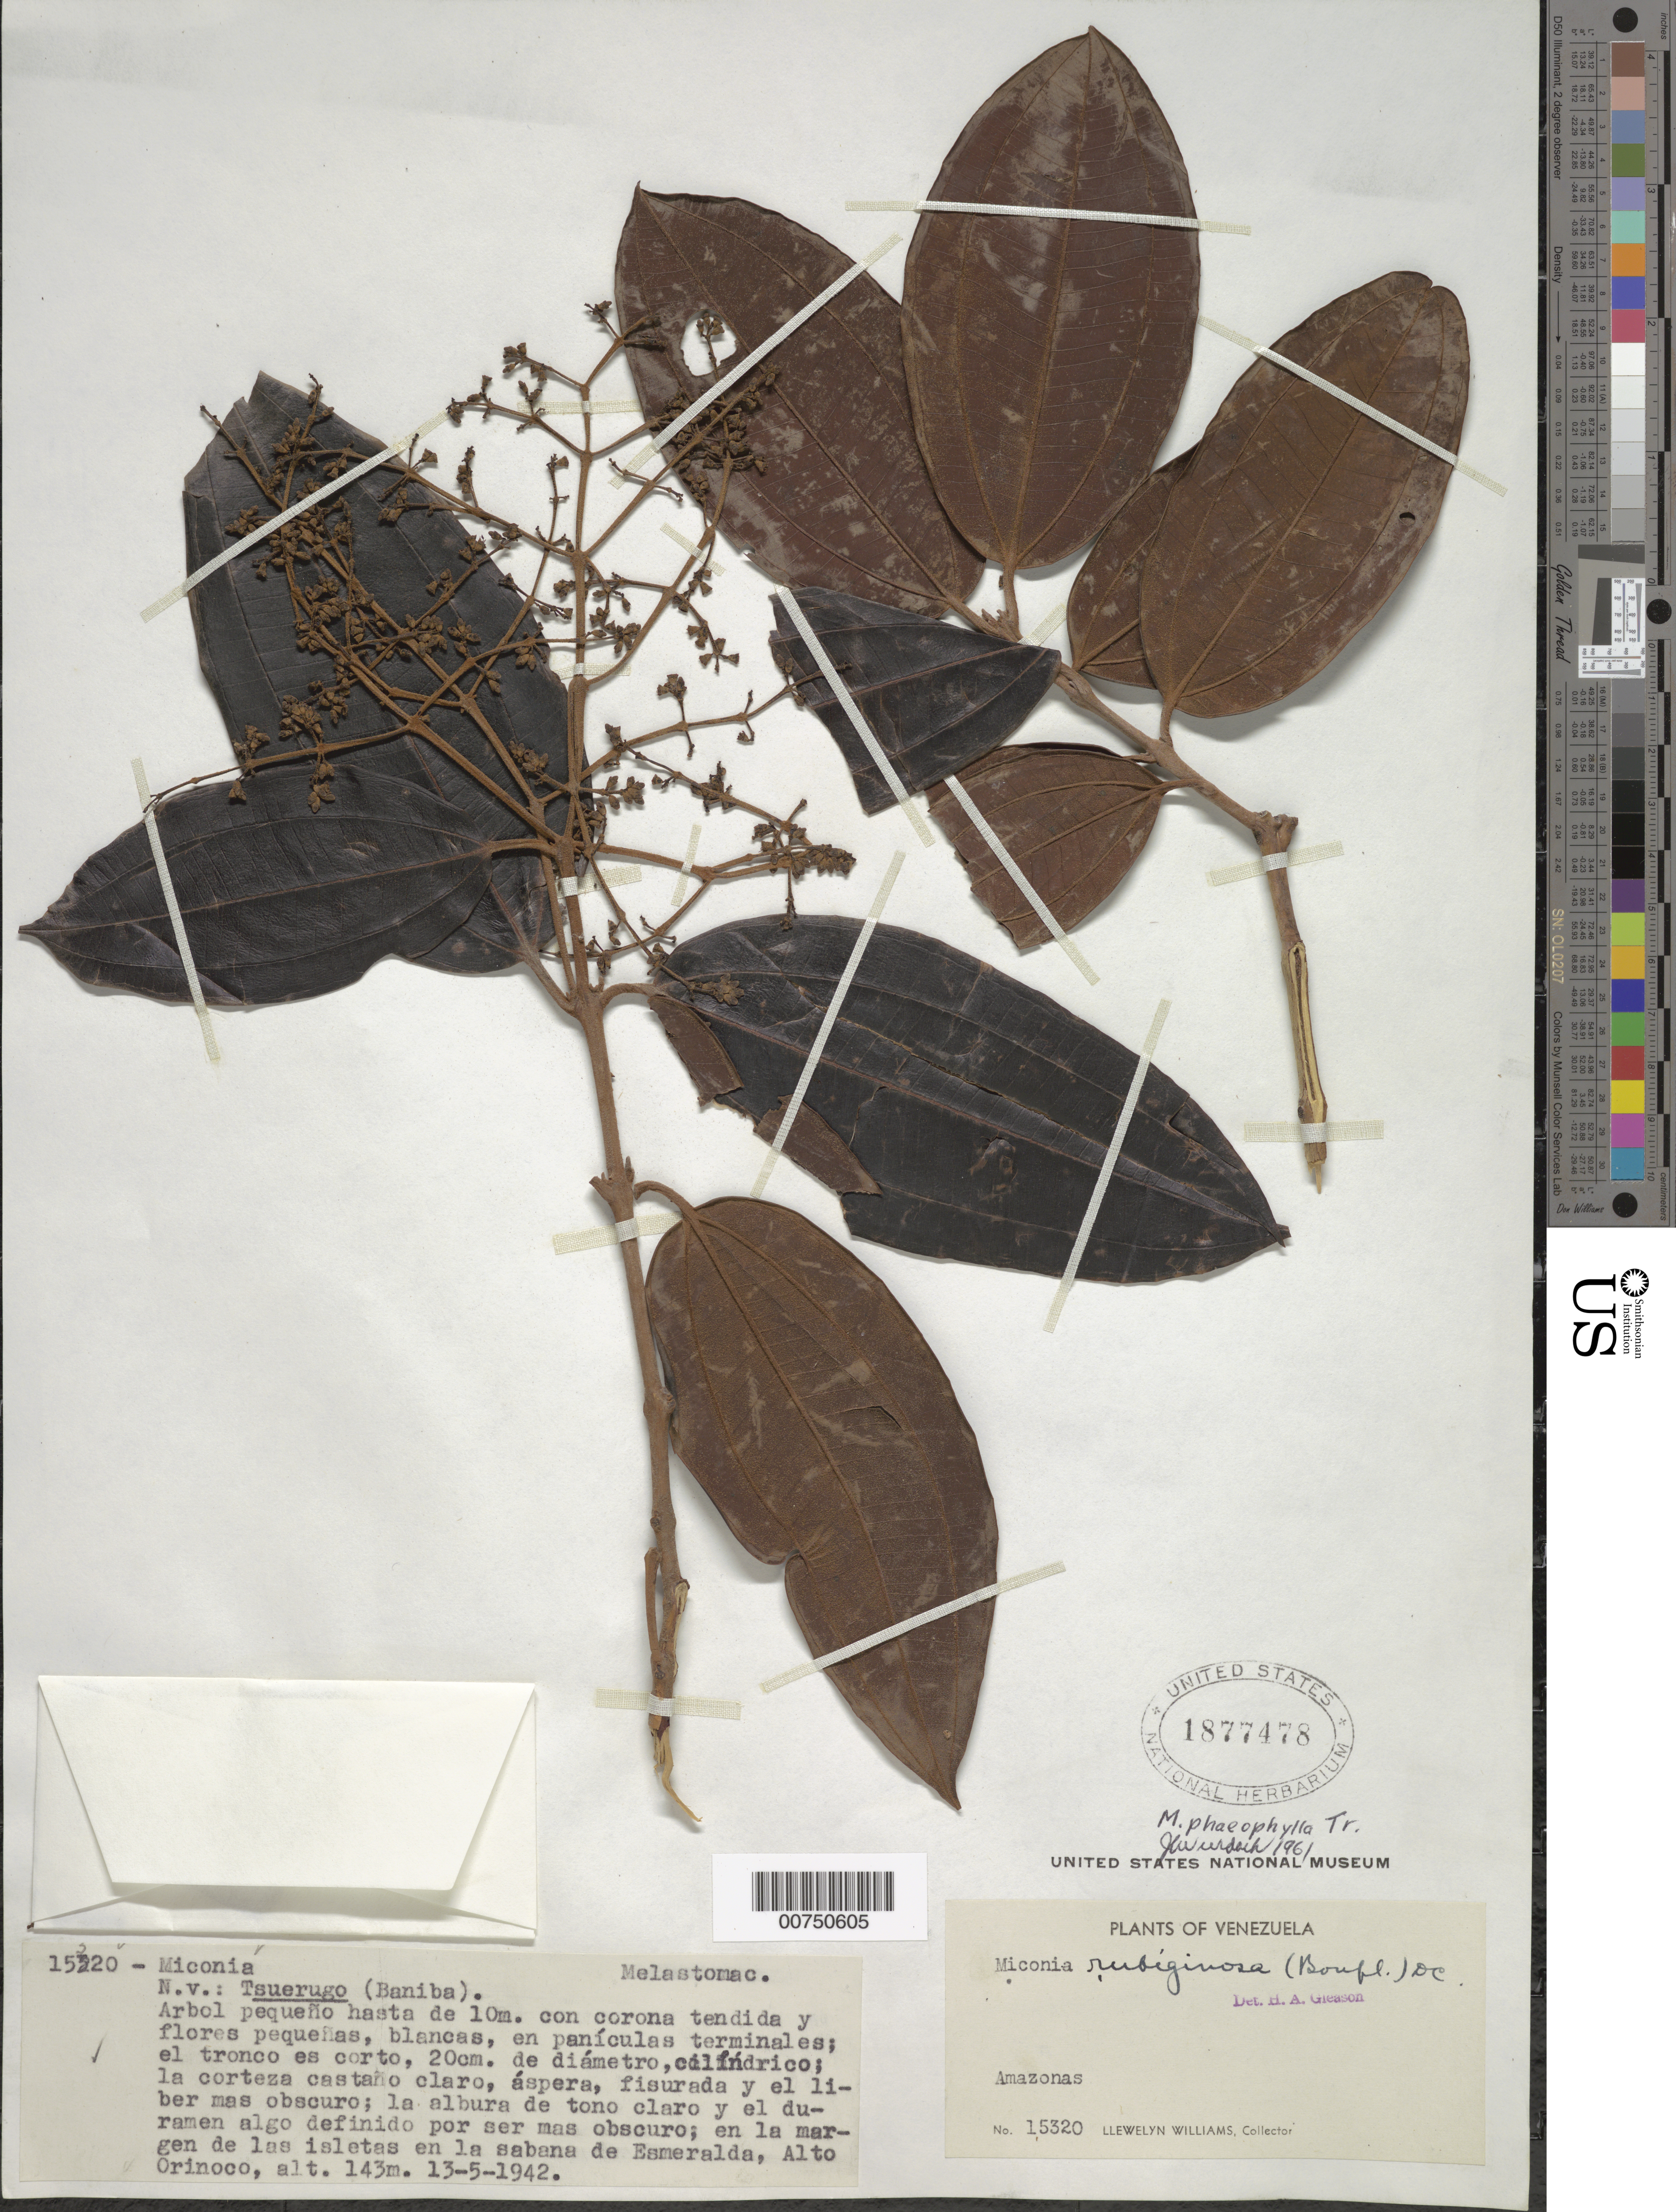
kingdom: Plantae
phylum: Tracheophyta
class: Magnoliopsida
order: Myrtales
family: Melastomataceae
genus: Miconia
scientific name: Miconia phaeophylla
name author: Triana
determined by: Wurdack, John J., (US), US (UNITED STATES)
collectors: Ll. Williams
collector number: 15320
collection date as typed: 13-May-42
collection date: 1942-05-13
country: Venezuela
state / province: Amazonas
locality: Esmeralda savanna, Alto Orinoco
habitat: Margen de las isletas en la sabana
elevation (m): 143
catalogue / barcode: US 1877478